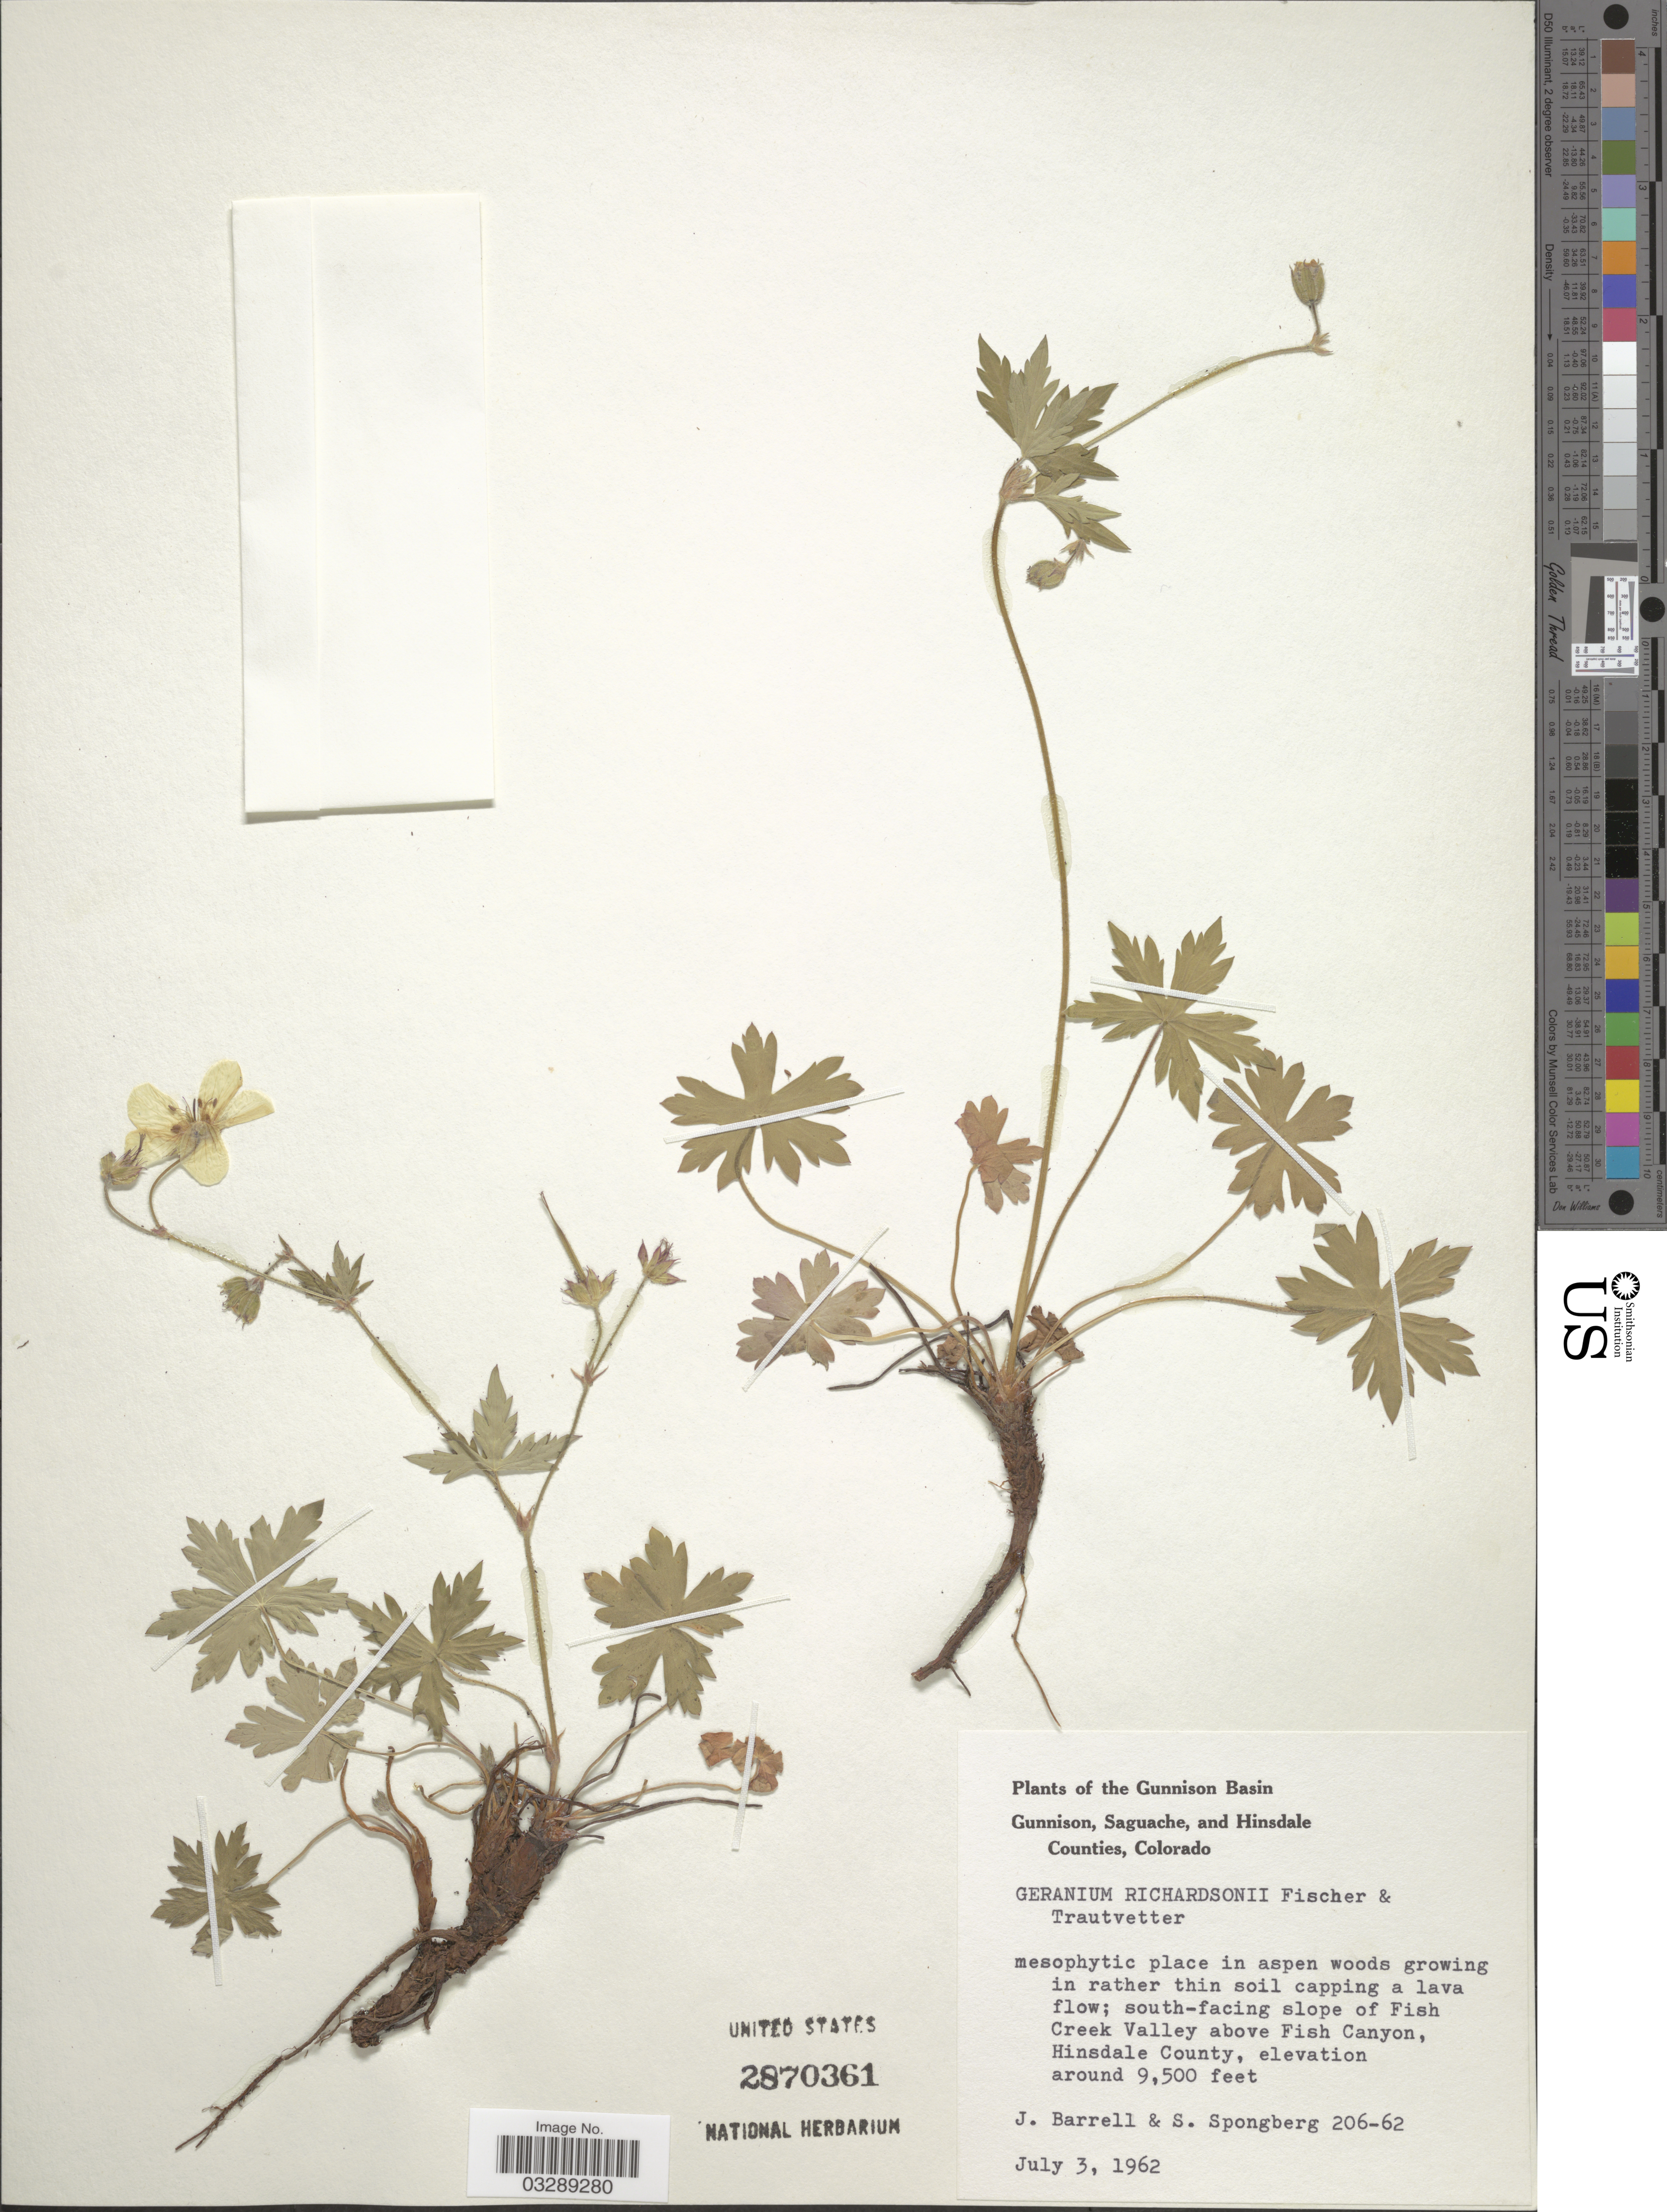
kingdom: Plantae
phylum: Tracheophyta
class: Magnoliopsida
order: Geraniales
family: Geraniaceae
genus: Geranium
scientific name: Geranium richardsonii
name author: Fisch. & Trautv.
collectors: J. Barrell & S. A.Spongberg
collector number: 206-62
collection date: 1962-07-03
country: United States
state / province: Colorado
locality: The Gunnison Basin, Gunnison, Saguache, and Hinsdale Counties, south-facing slope of Fish Creek Valley above Fish Canyon, Hinsdale County.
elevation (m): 2896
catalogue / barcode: US 2870361